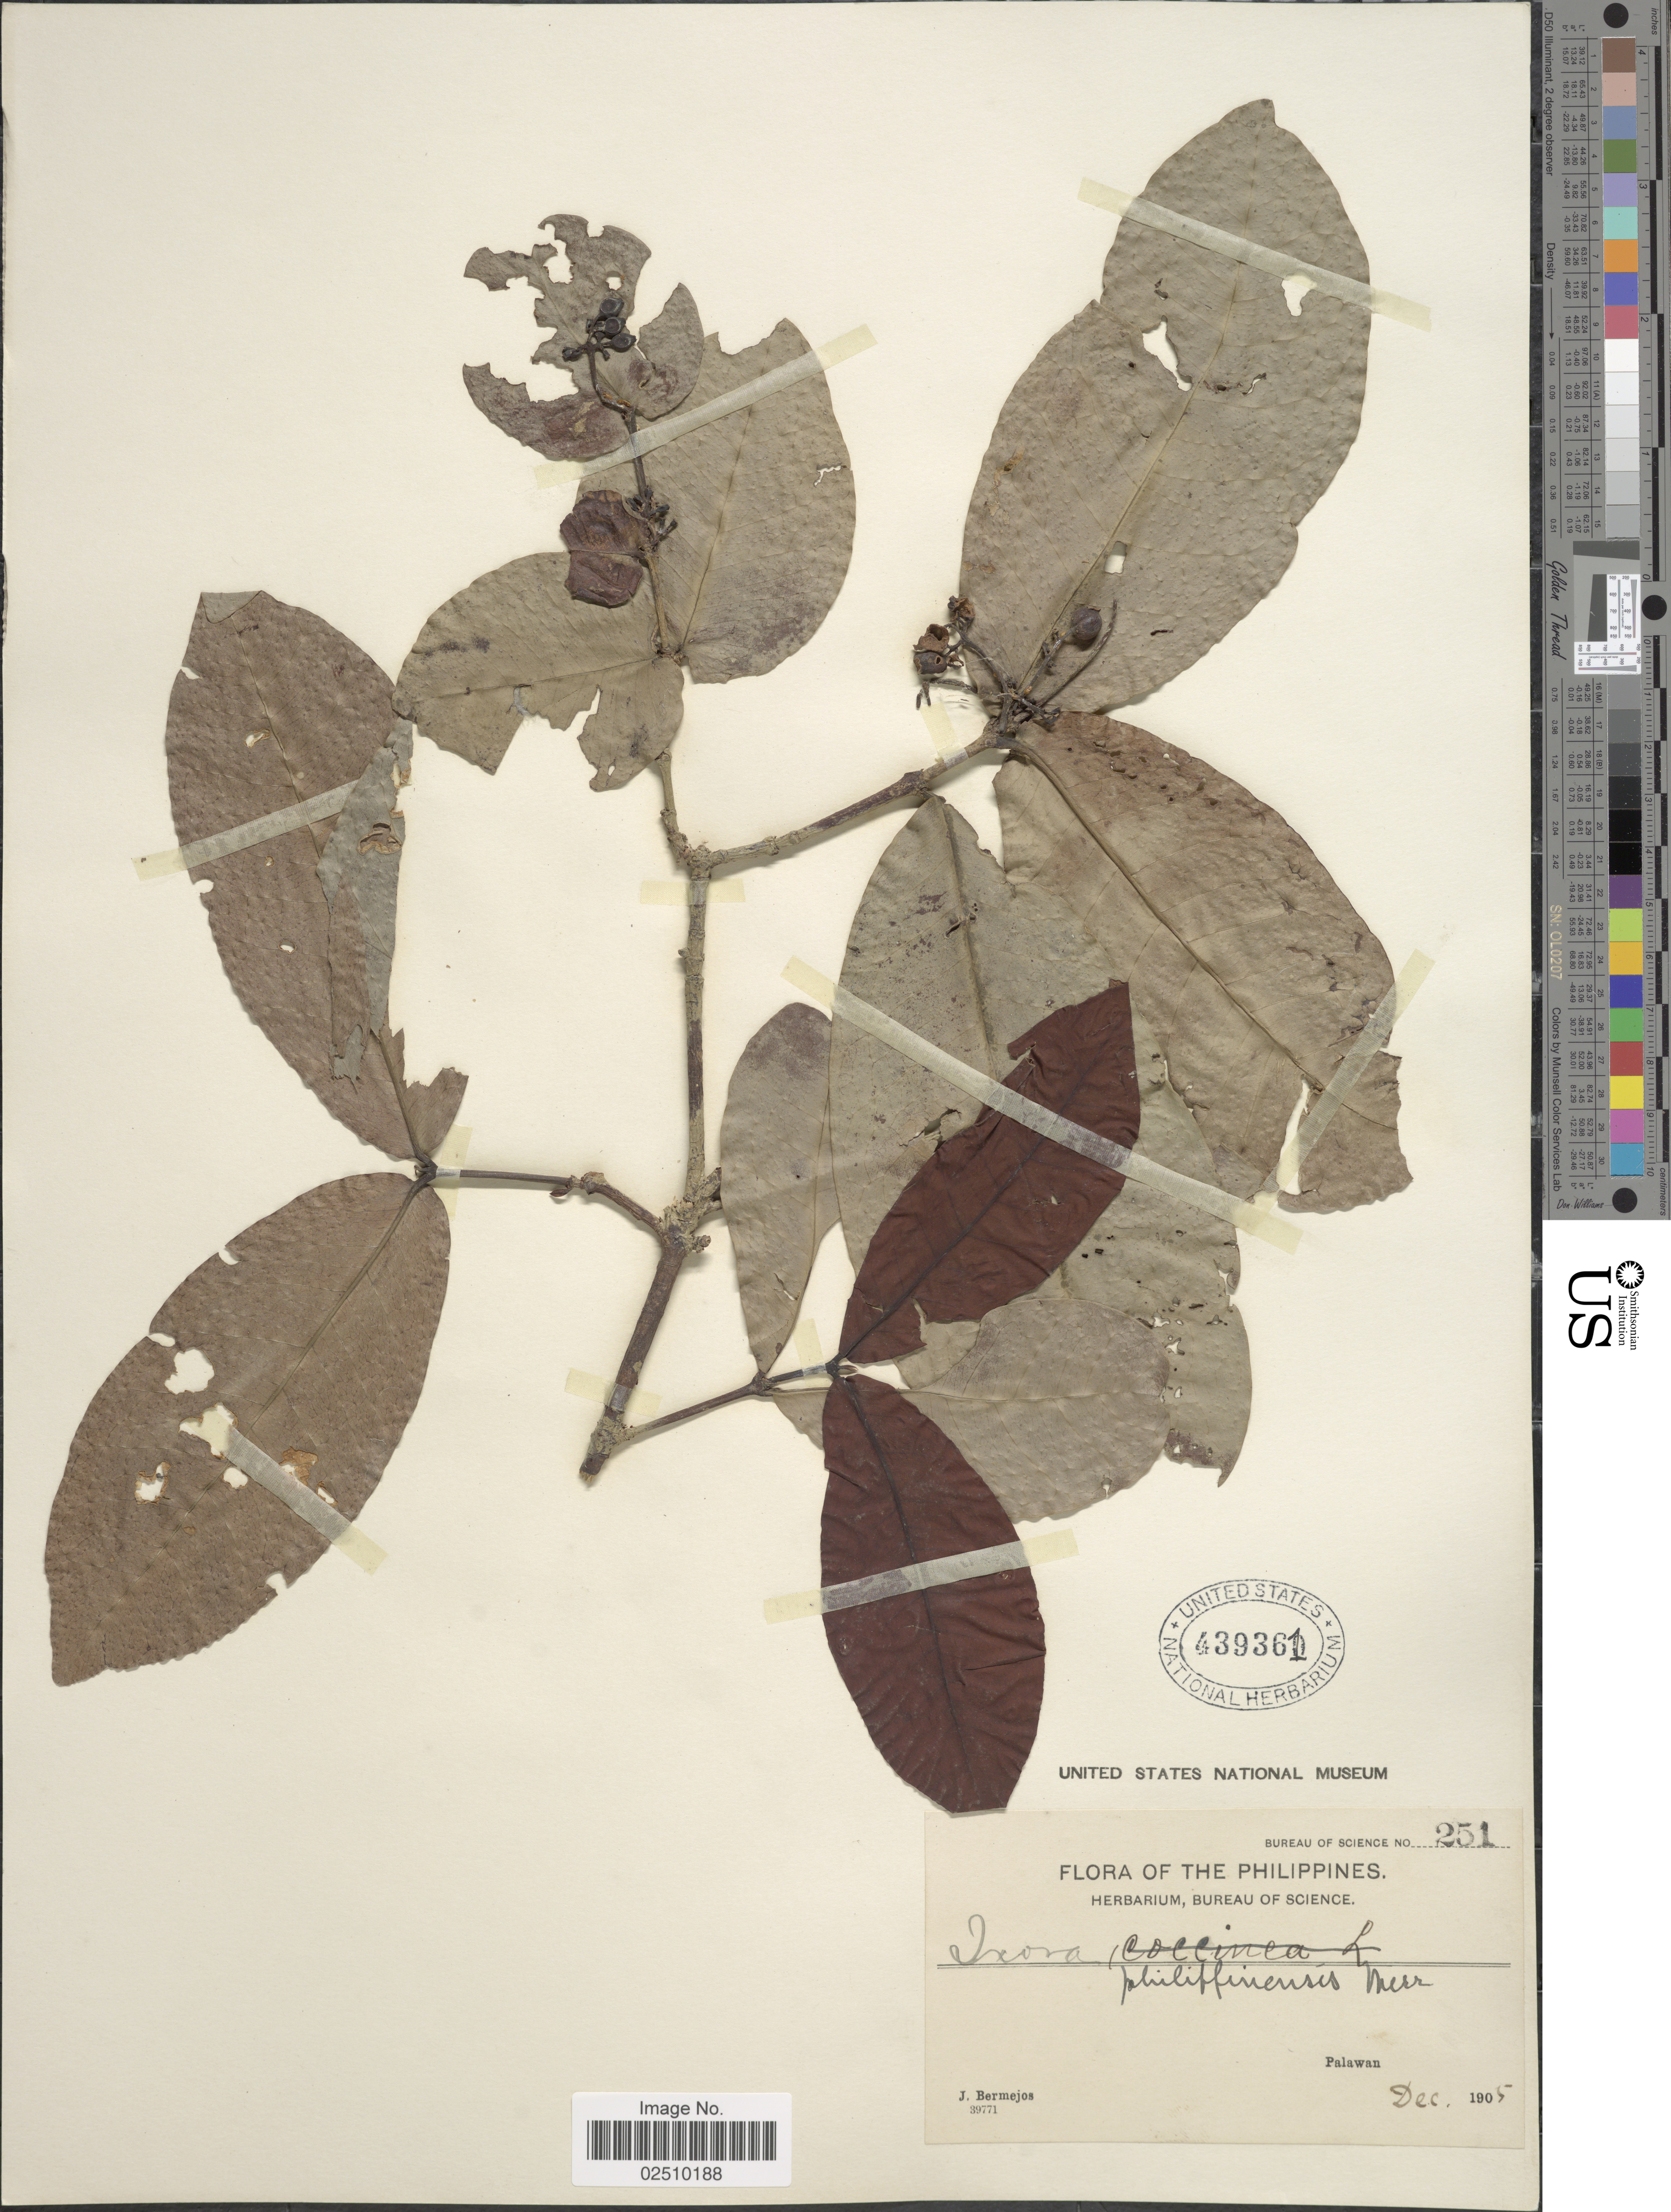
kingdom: Plantae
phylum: Tracheophyta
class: Magnoliopsida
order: Gentianales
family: Rubiaceae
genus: Ixora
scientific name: Ixora philippinensis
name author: Merr.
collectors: J. Bermejos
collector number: Bureau of Science 251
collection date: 1905-12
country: Philippines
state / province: Mimaropa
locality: Palawan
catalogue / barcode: US 439361